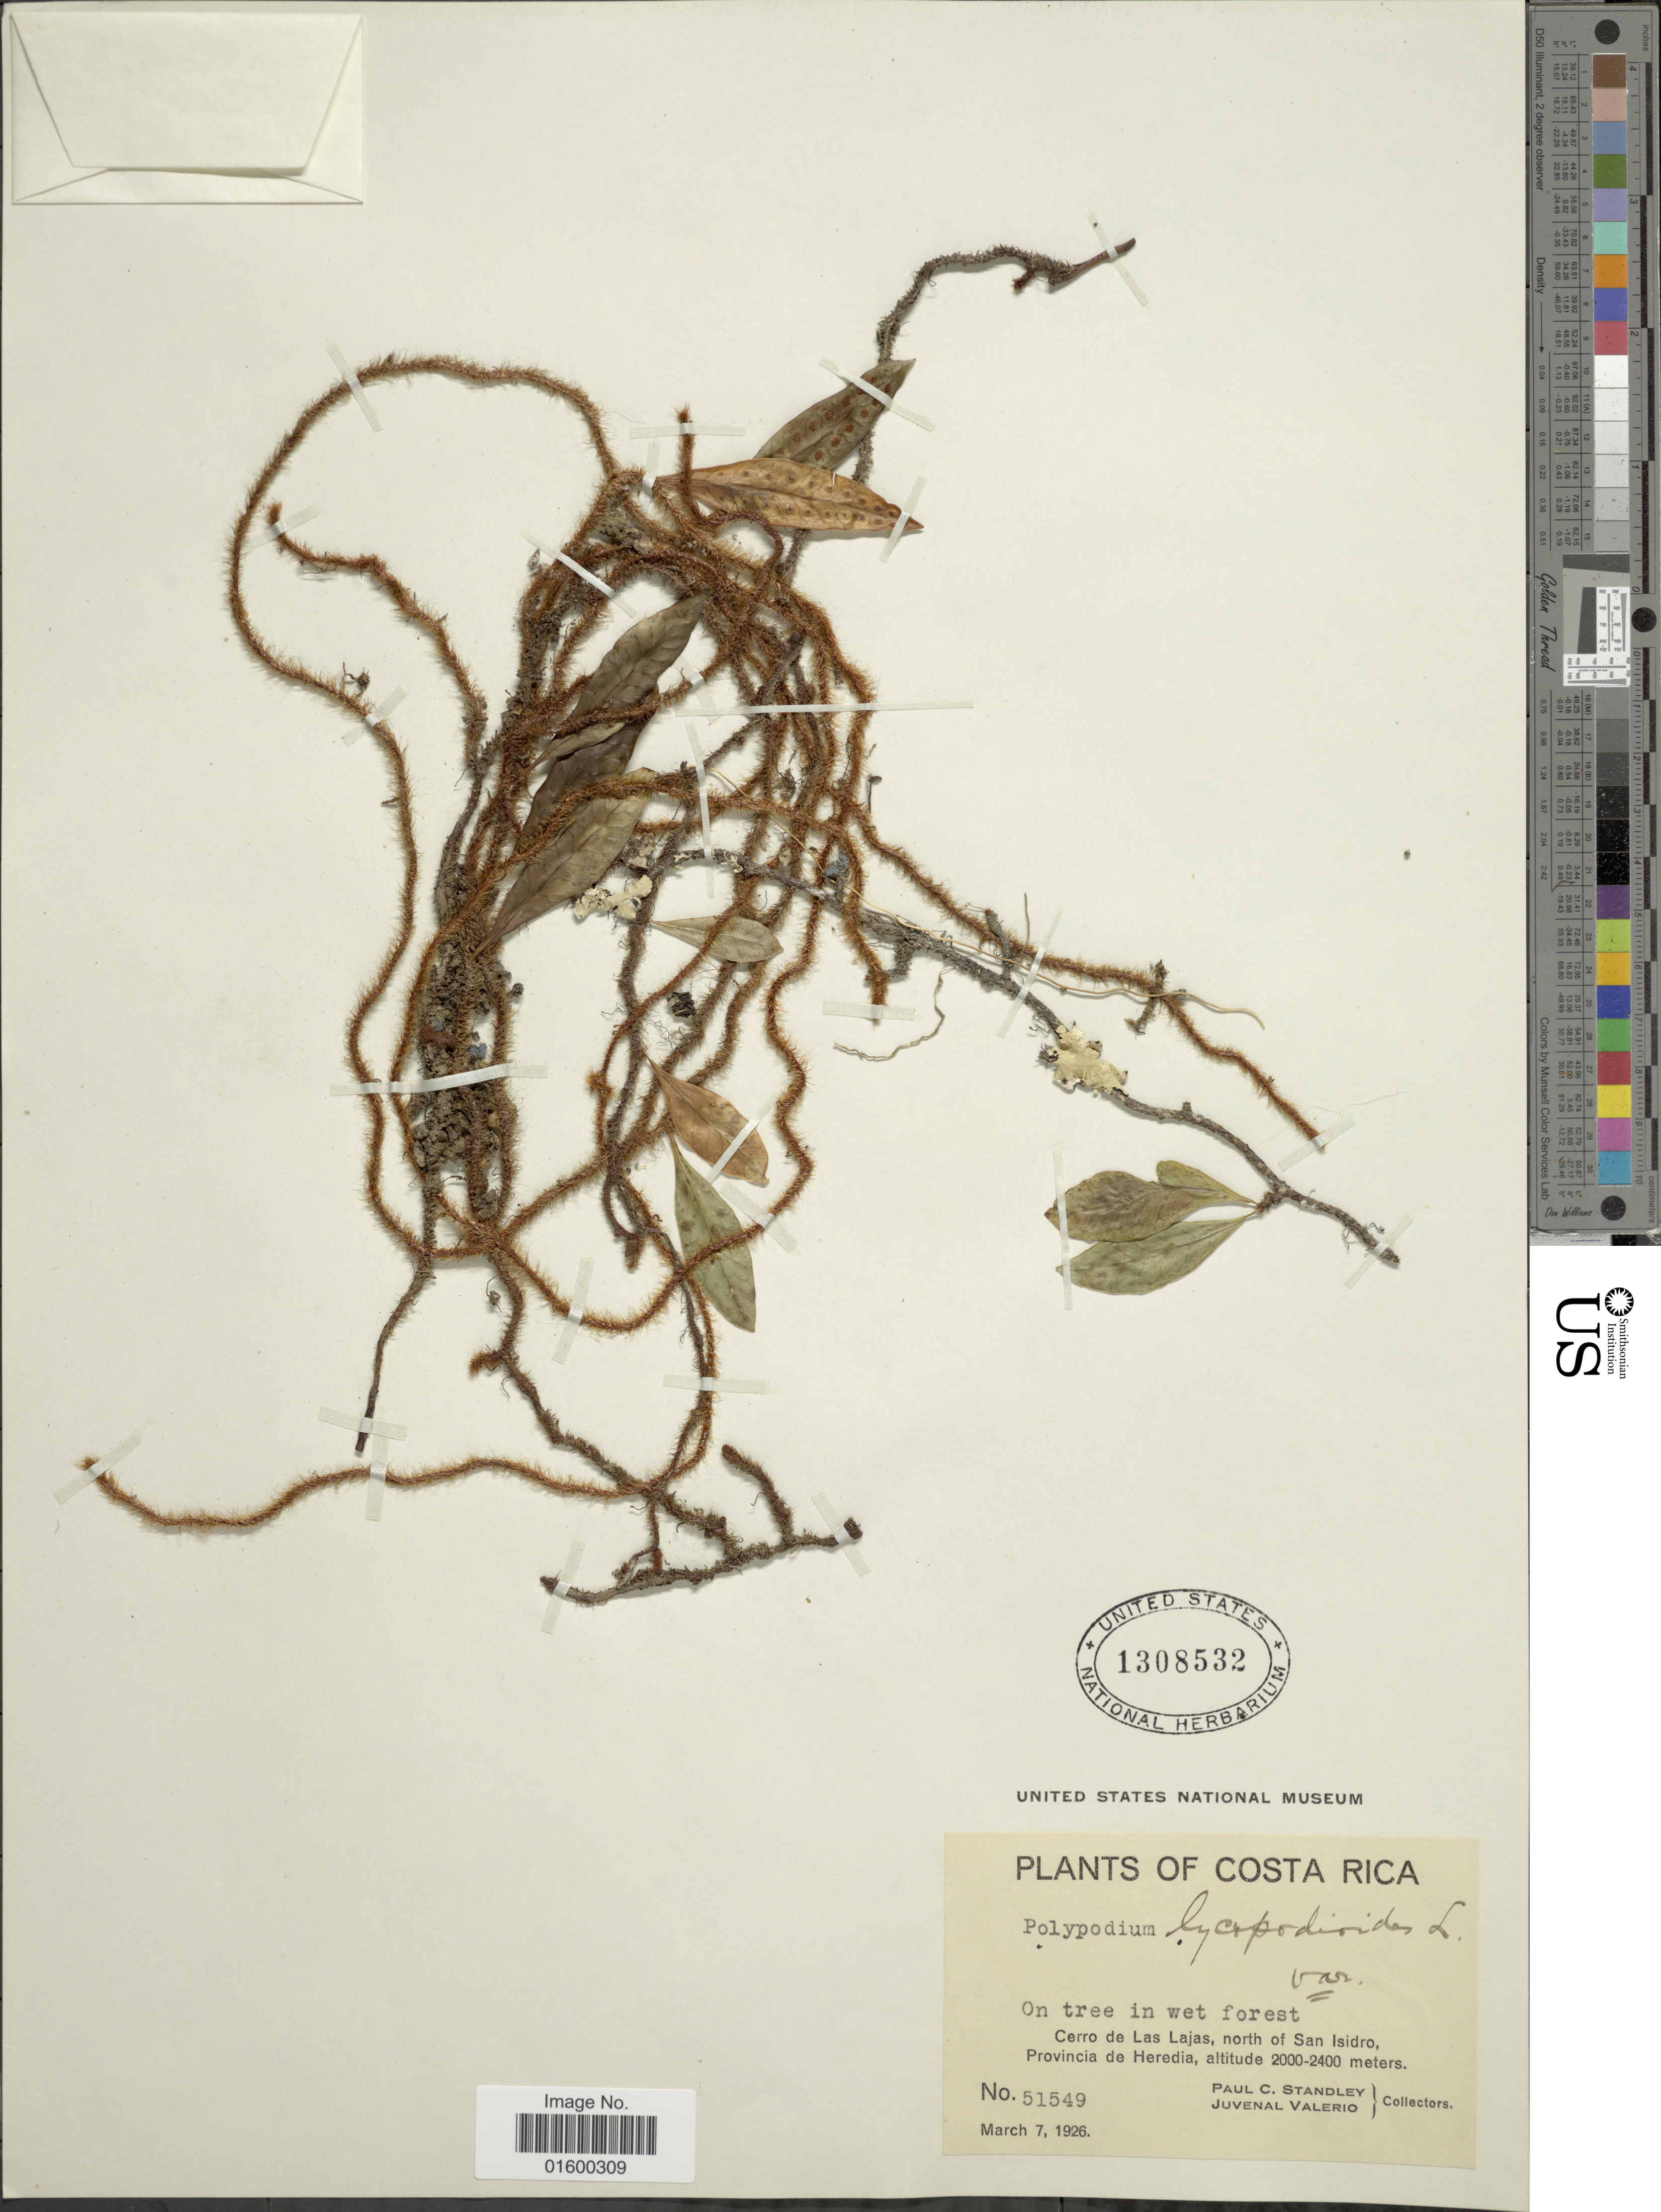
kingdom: Plantae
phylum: Tracheophyta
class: Polypodiopsida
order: Polypodiales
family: Polypodiaceae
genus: Microgramma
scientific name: Microgramma lycopodioides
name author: (L.) Copel.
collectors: P. C. Standley & J. Valerio R.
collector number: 51549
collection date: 1926-03-07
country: Costa Rica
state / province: Heredia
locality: Cerro de Las Lajas, north of San Isidro, Provincia de Heredia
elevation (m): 2000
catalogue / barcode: US 1308532